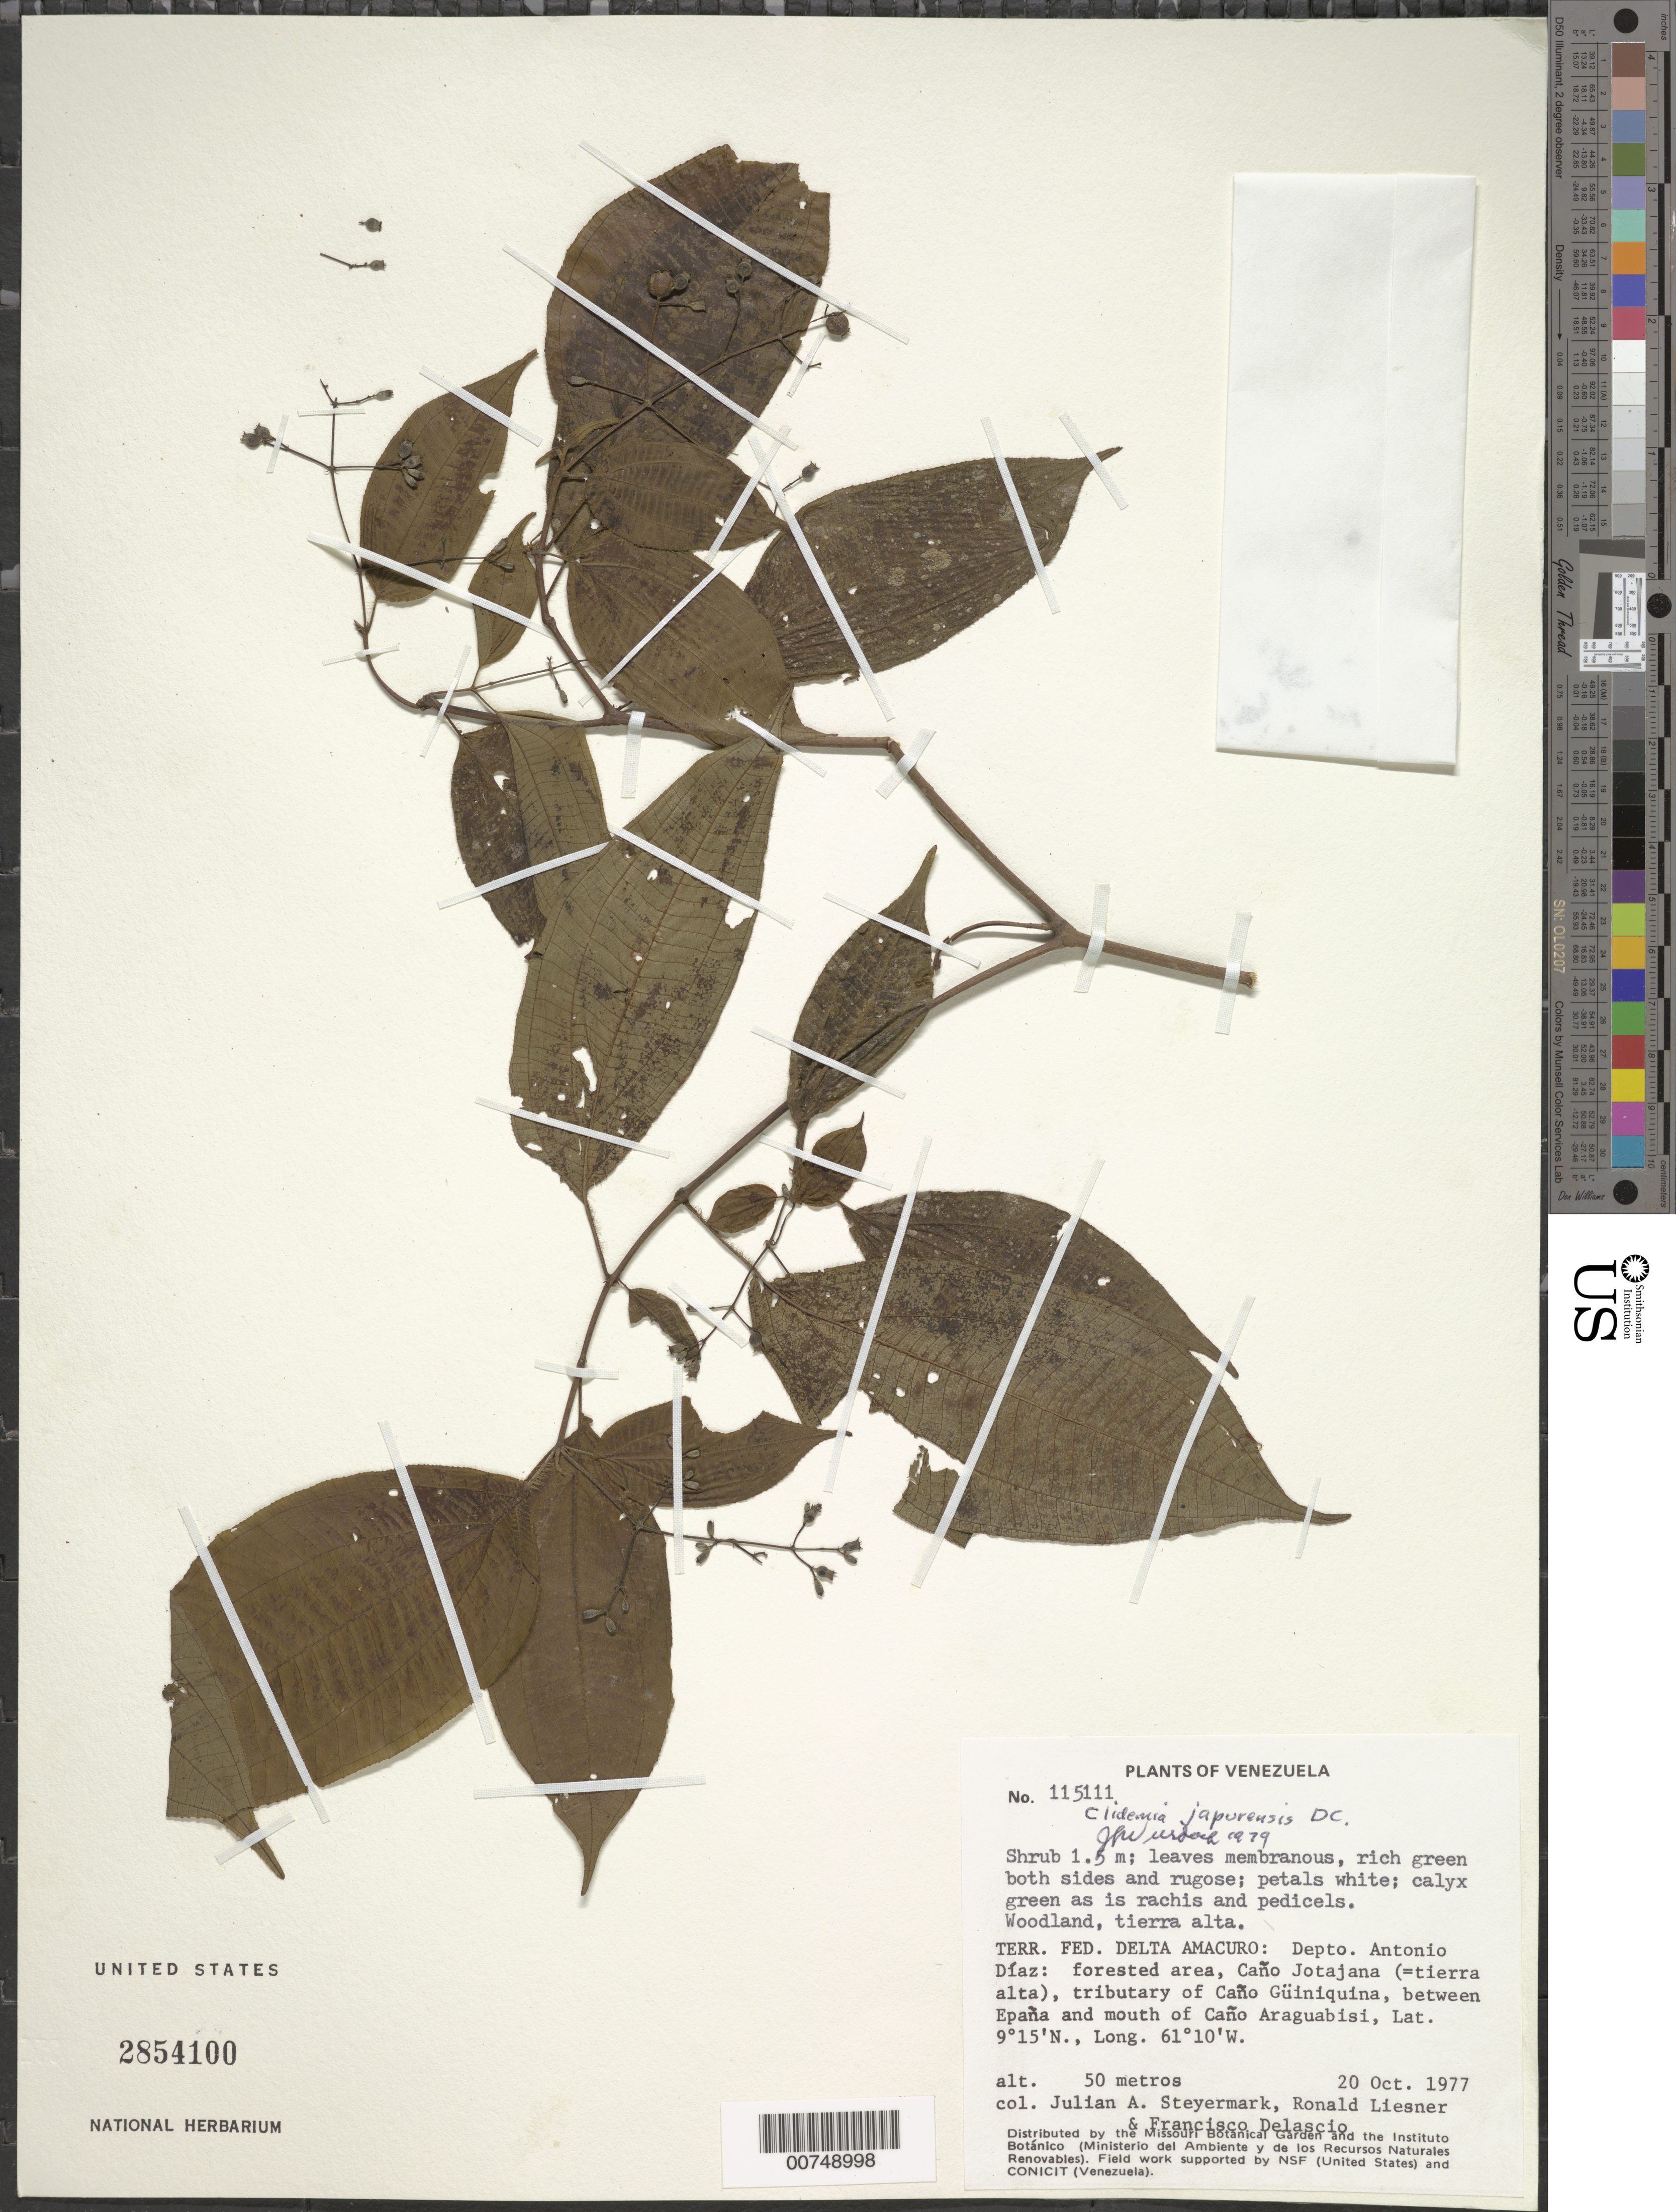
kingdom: Plantae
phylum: Tracheophyta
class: Magnoliopsida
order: Myrtales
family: Melastomataceae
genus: Clidemia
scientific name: Clidemia japurensis var. japurensis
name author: DC.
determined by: Wurdack, John J., (US), US (UNITED STATES)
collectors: J. Steyermark, R. L. Liesner & F. Delascio C.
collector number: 115111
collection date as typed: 20-Oct-77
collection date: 1977-10-20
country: Venezuela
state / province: Delta Amacuro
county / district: Antonio Díaz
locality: Caño Jotajana (= tierra alta), tributary of Caño Guiniquina, between Epana and mouth of Caño Araguabisi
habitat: Woodland, tierra alta; forested area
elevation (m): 50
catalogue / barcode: US 2854100